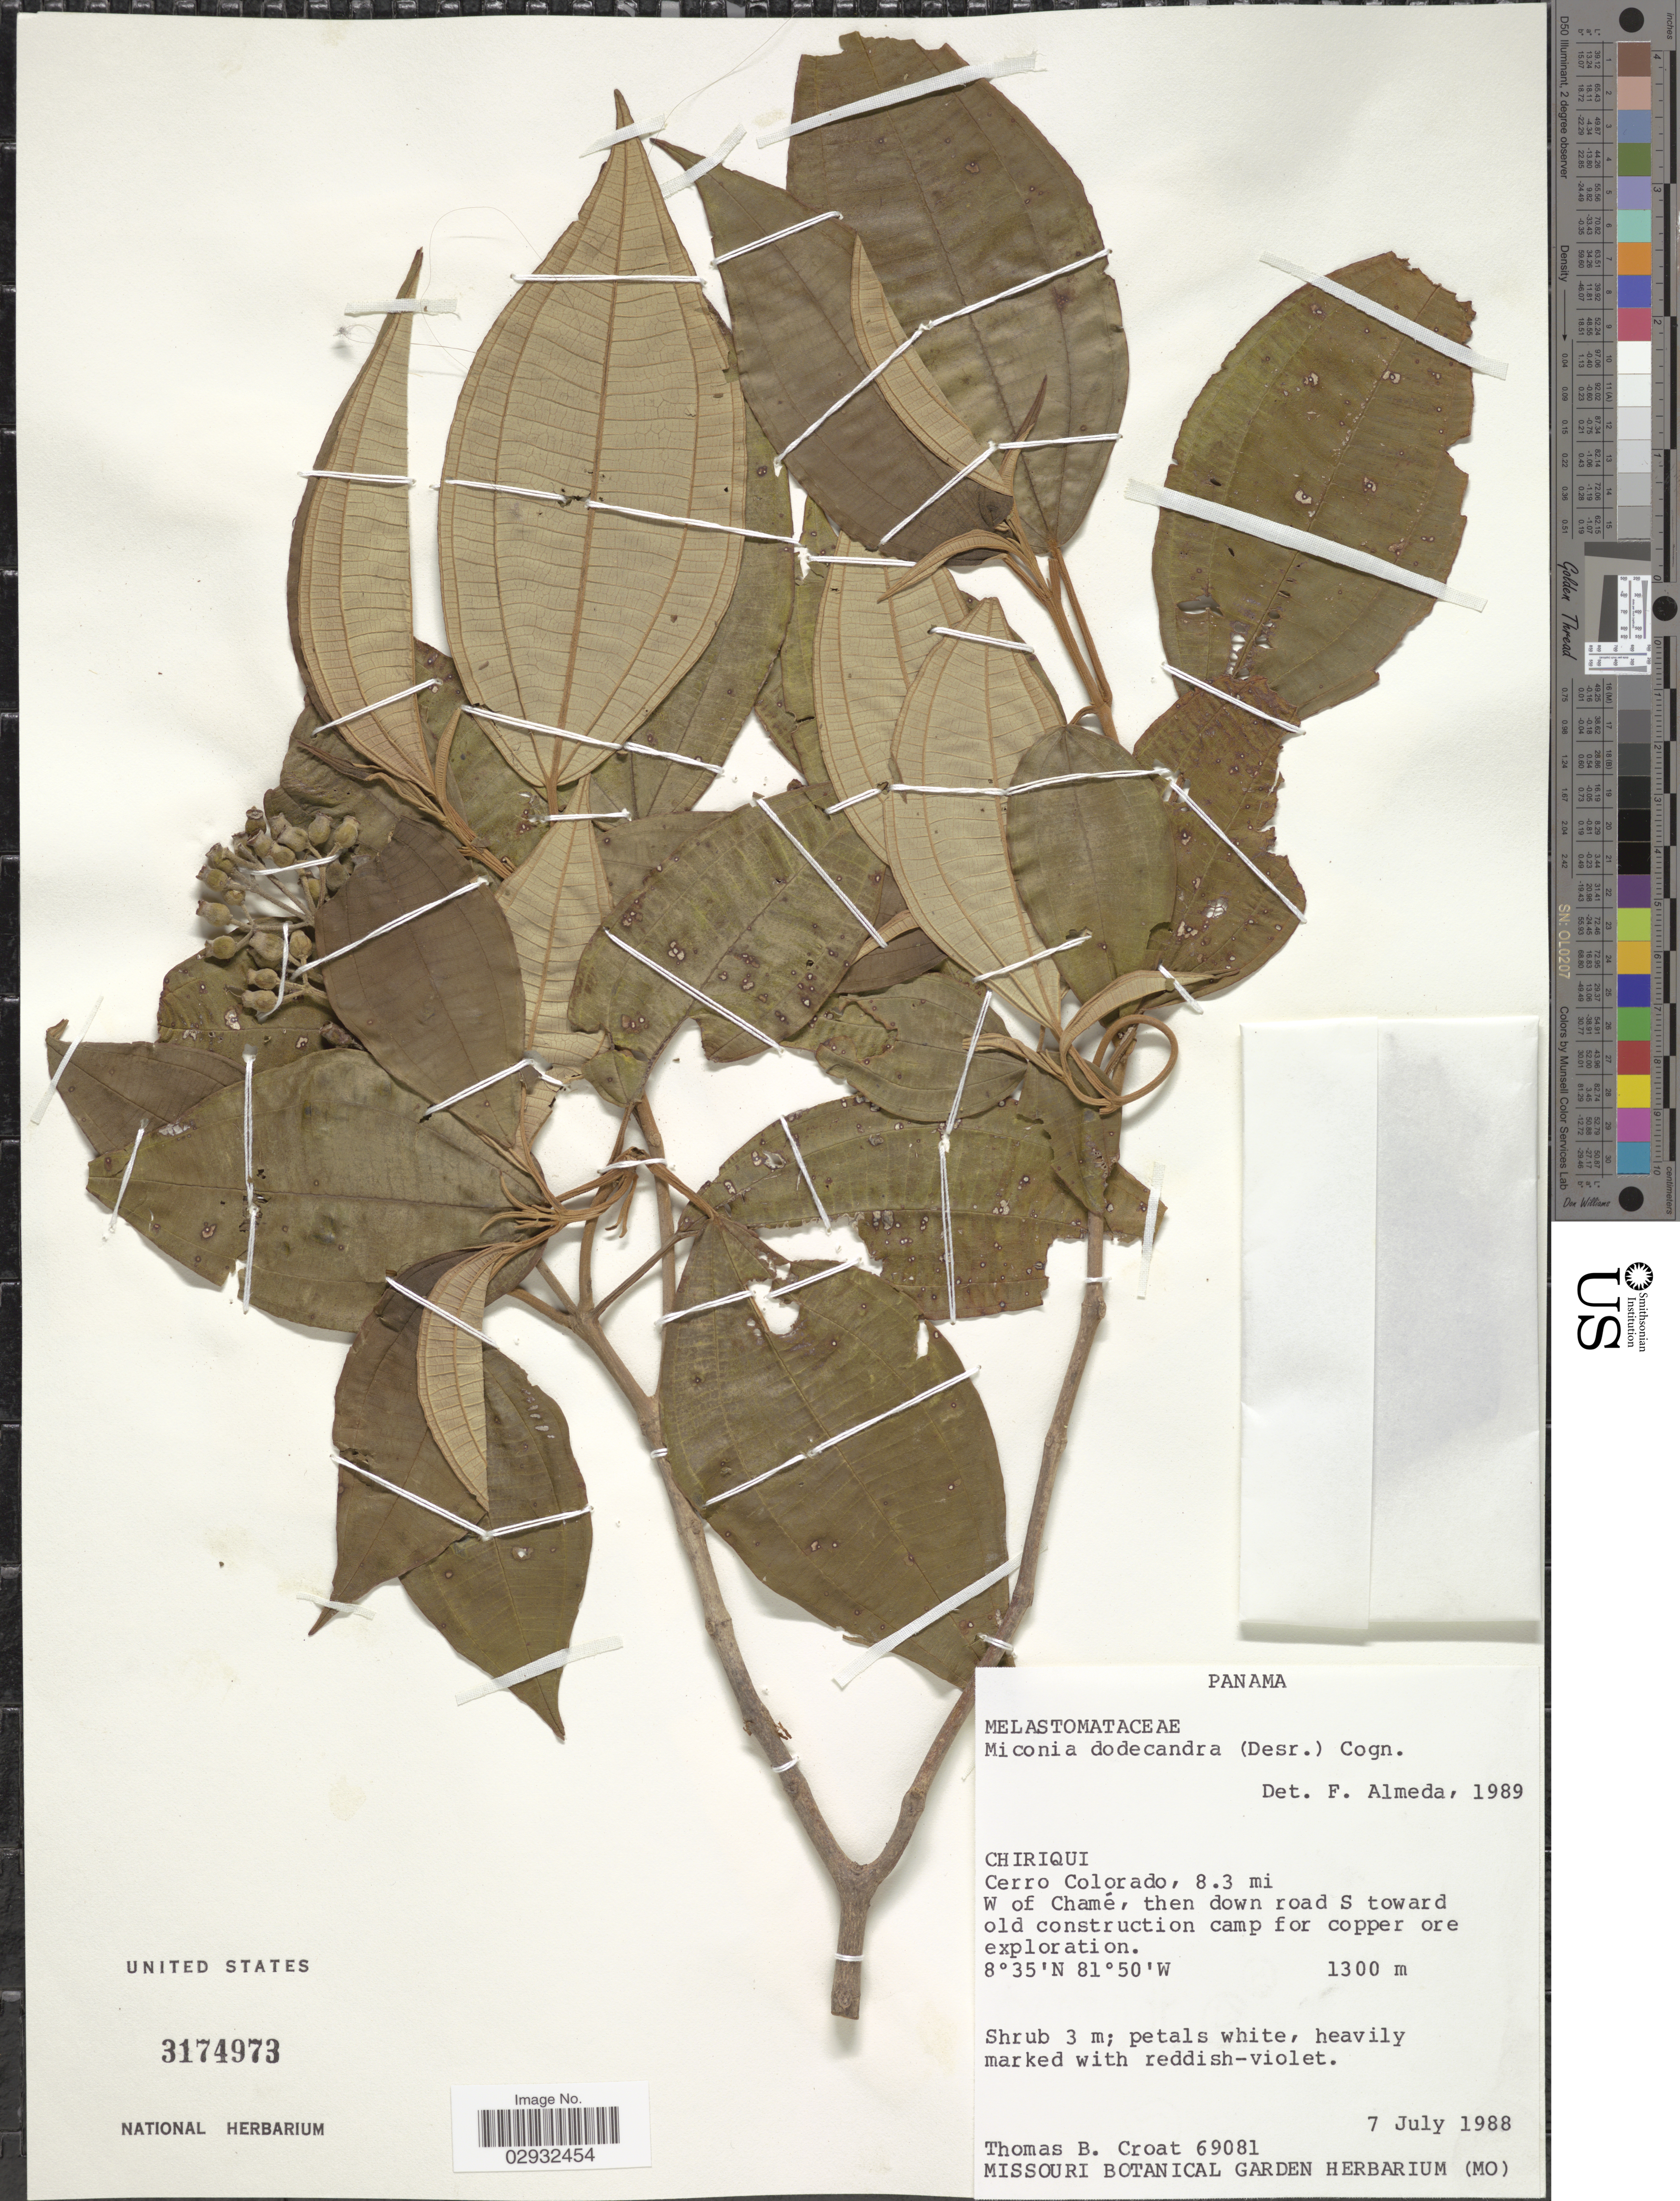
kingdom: Plantae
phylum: Tracheophyta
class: Magnoliopsida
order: Myrtales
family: Melastomataceae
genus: Miconia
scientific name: Miconia dodecandra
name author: Cogn.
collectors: T. B. Croat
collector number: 69081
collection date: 1988-07-07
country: Panama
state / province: Chiriqui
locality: Cerro Colorado, 8.3 mi W of Chamé, then down road S toward old construction camp for copper ore exploration.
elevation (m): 1300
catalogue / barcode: US 3174973